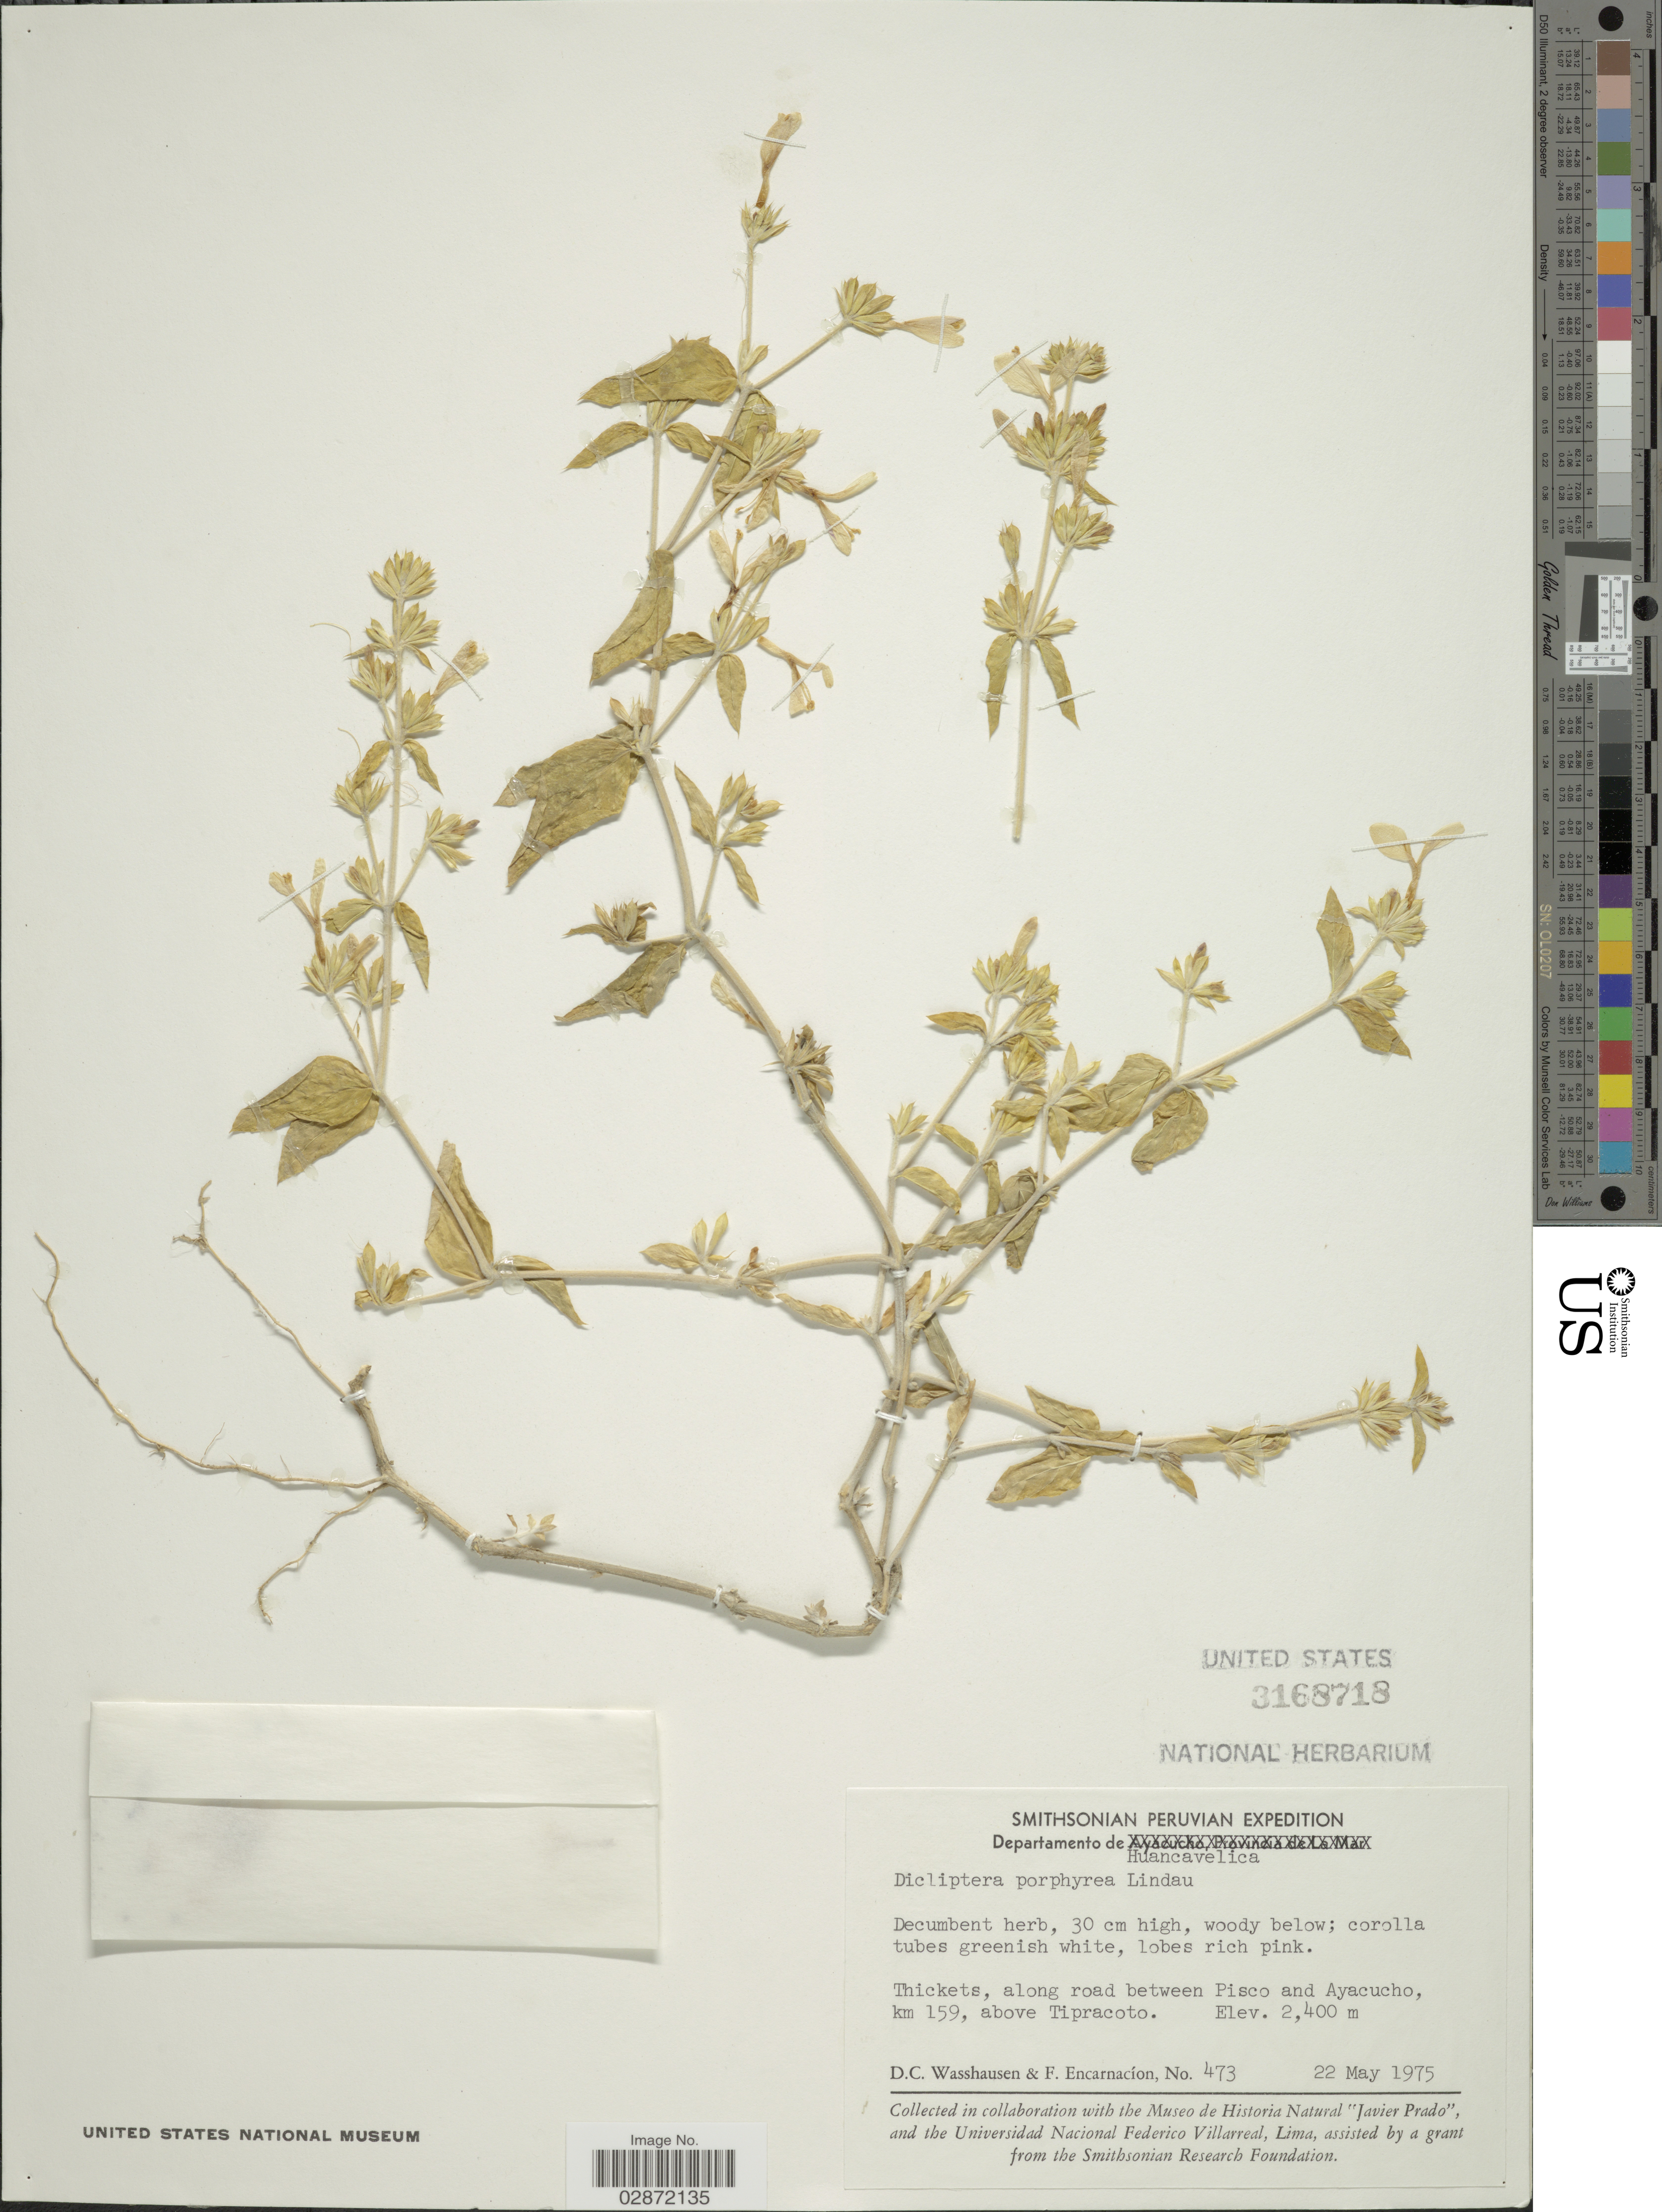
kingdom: Plantae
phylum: Tracheophyta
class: Magnoliopsida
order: Lamiales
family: Acanthaceae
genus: Dicliptera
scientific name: Dicliptera porphyrea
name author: Lindau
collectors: D. C. Wasshausen & F. Encarnación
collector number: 473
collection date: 1975-05-22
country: Peru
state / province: Huancavelica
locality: Departamento Huancavelica. Thickets, along road between Pisco and Ayacucho, km 159, above Tipracoto.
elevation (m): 2400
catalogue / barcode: US 3168718